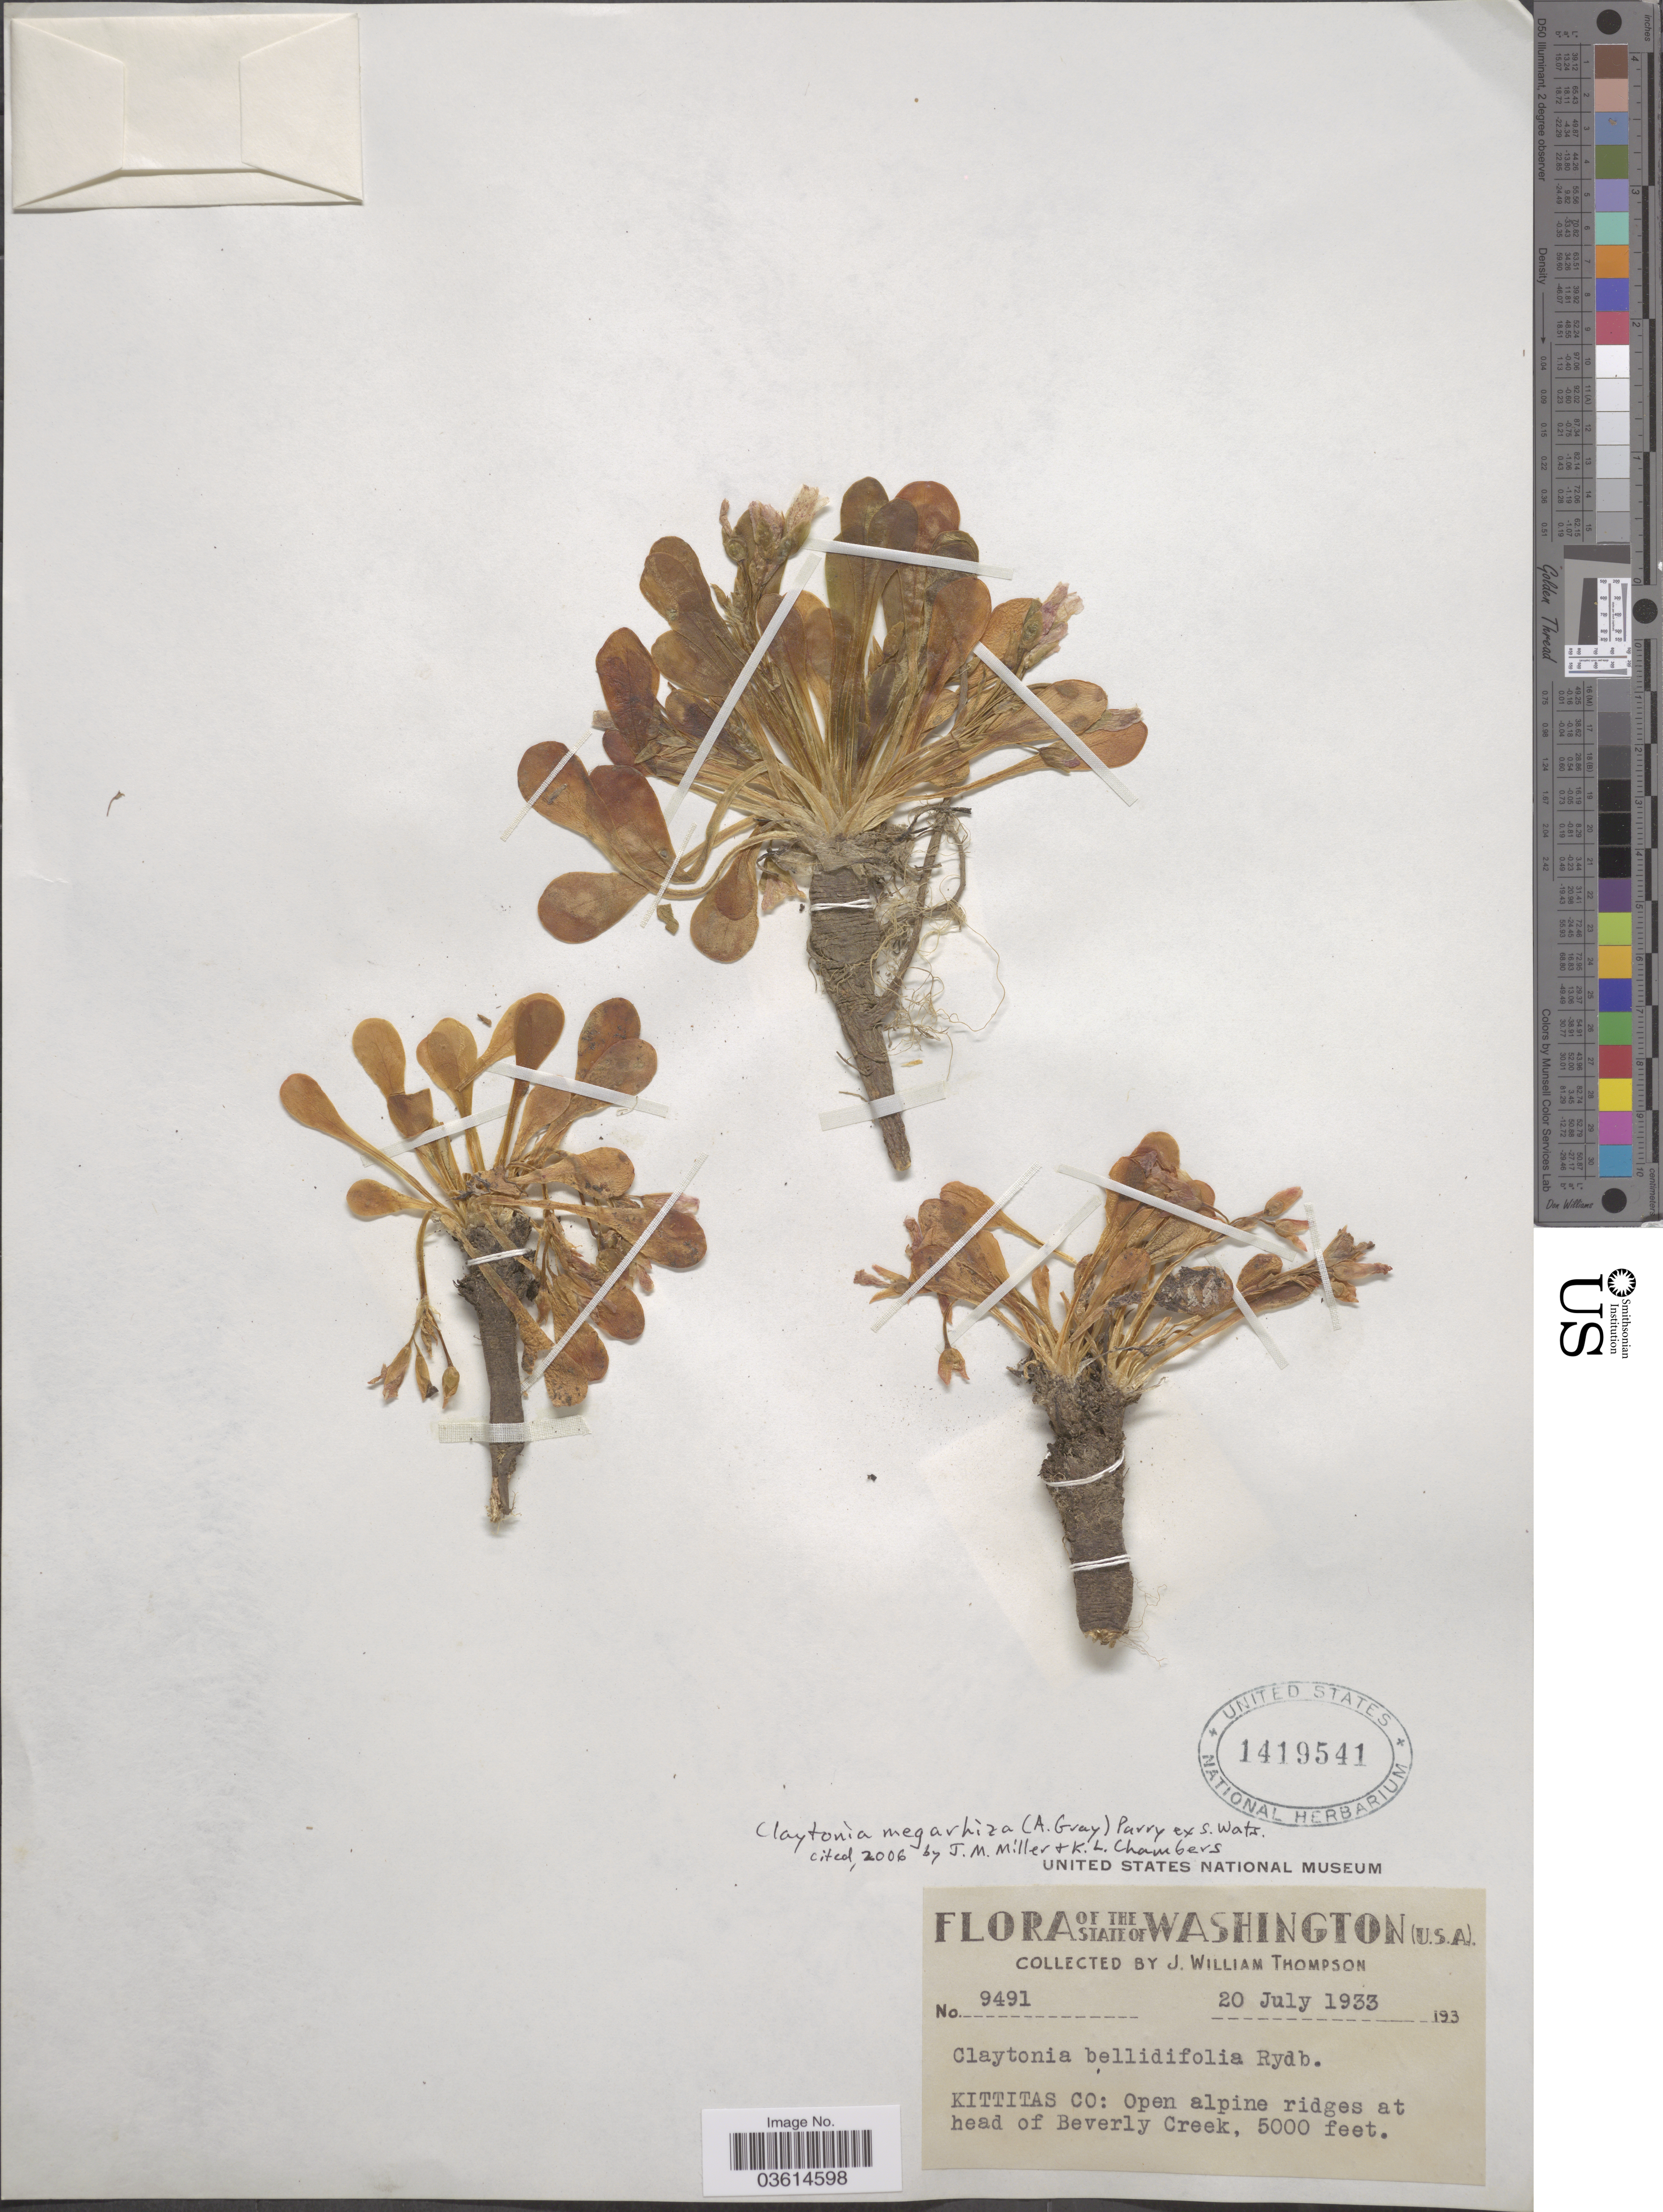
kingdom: Plantae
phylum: Tracheophyta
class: Magnoliopsida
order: Caryophyllales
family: Montiaceae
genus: Claytonia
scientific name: Claytonia megarhiza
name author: (A. Gray) Parry ex S. Watson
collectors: J. W. Thompson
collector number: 9491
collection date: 1933-07-20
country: United States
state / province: Washington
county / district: Kittitas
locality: U. S. A. Kittitas Co: Open alpine ridges at head of Beverly Creek.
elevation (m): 1524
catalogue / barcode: US 1419541